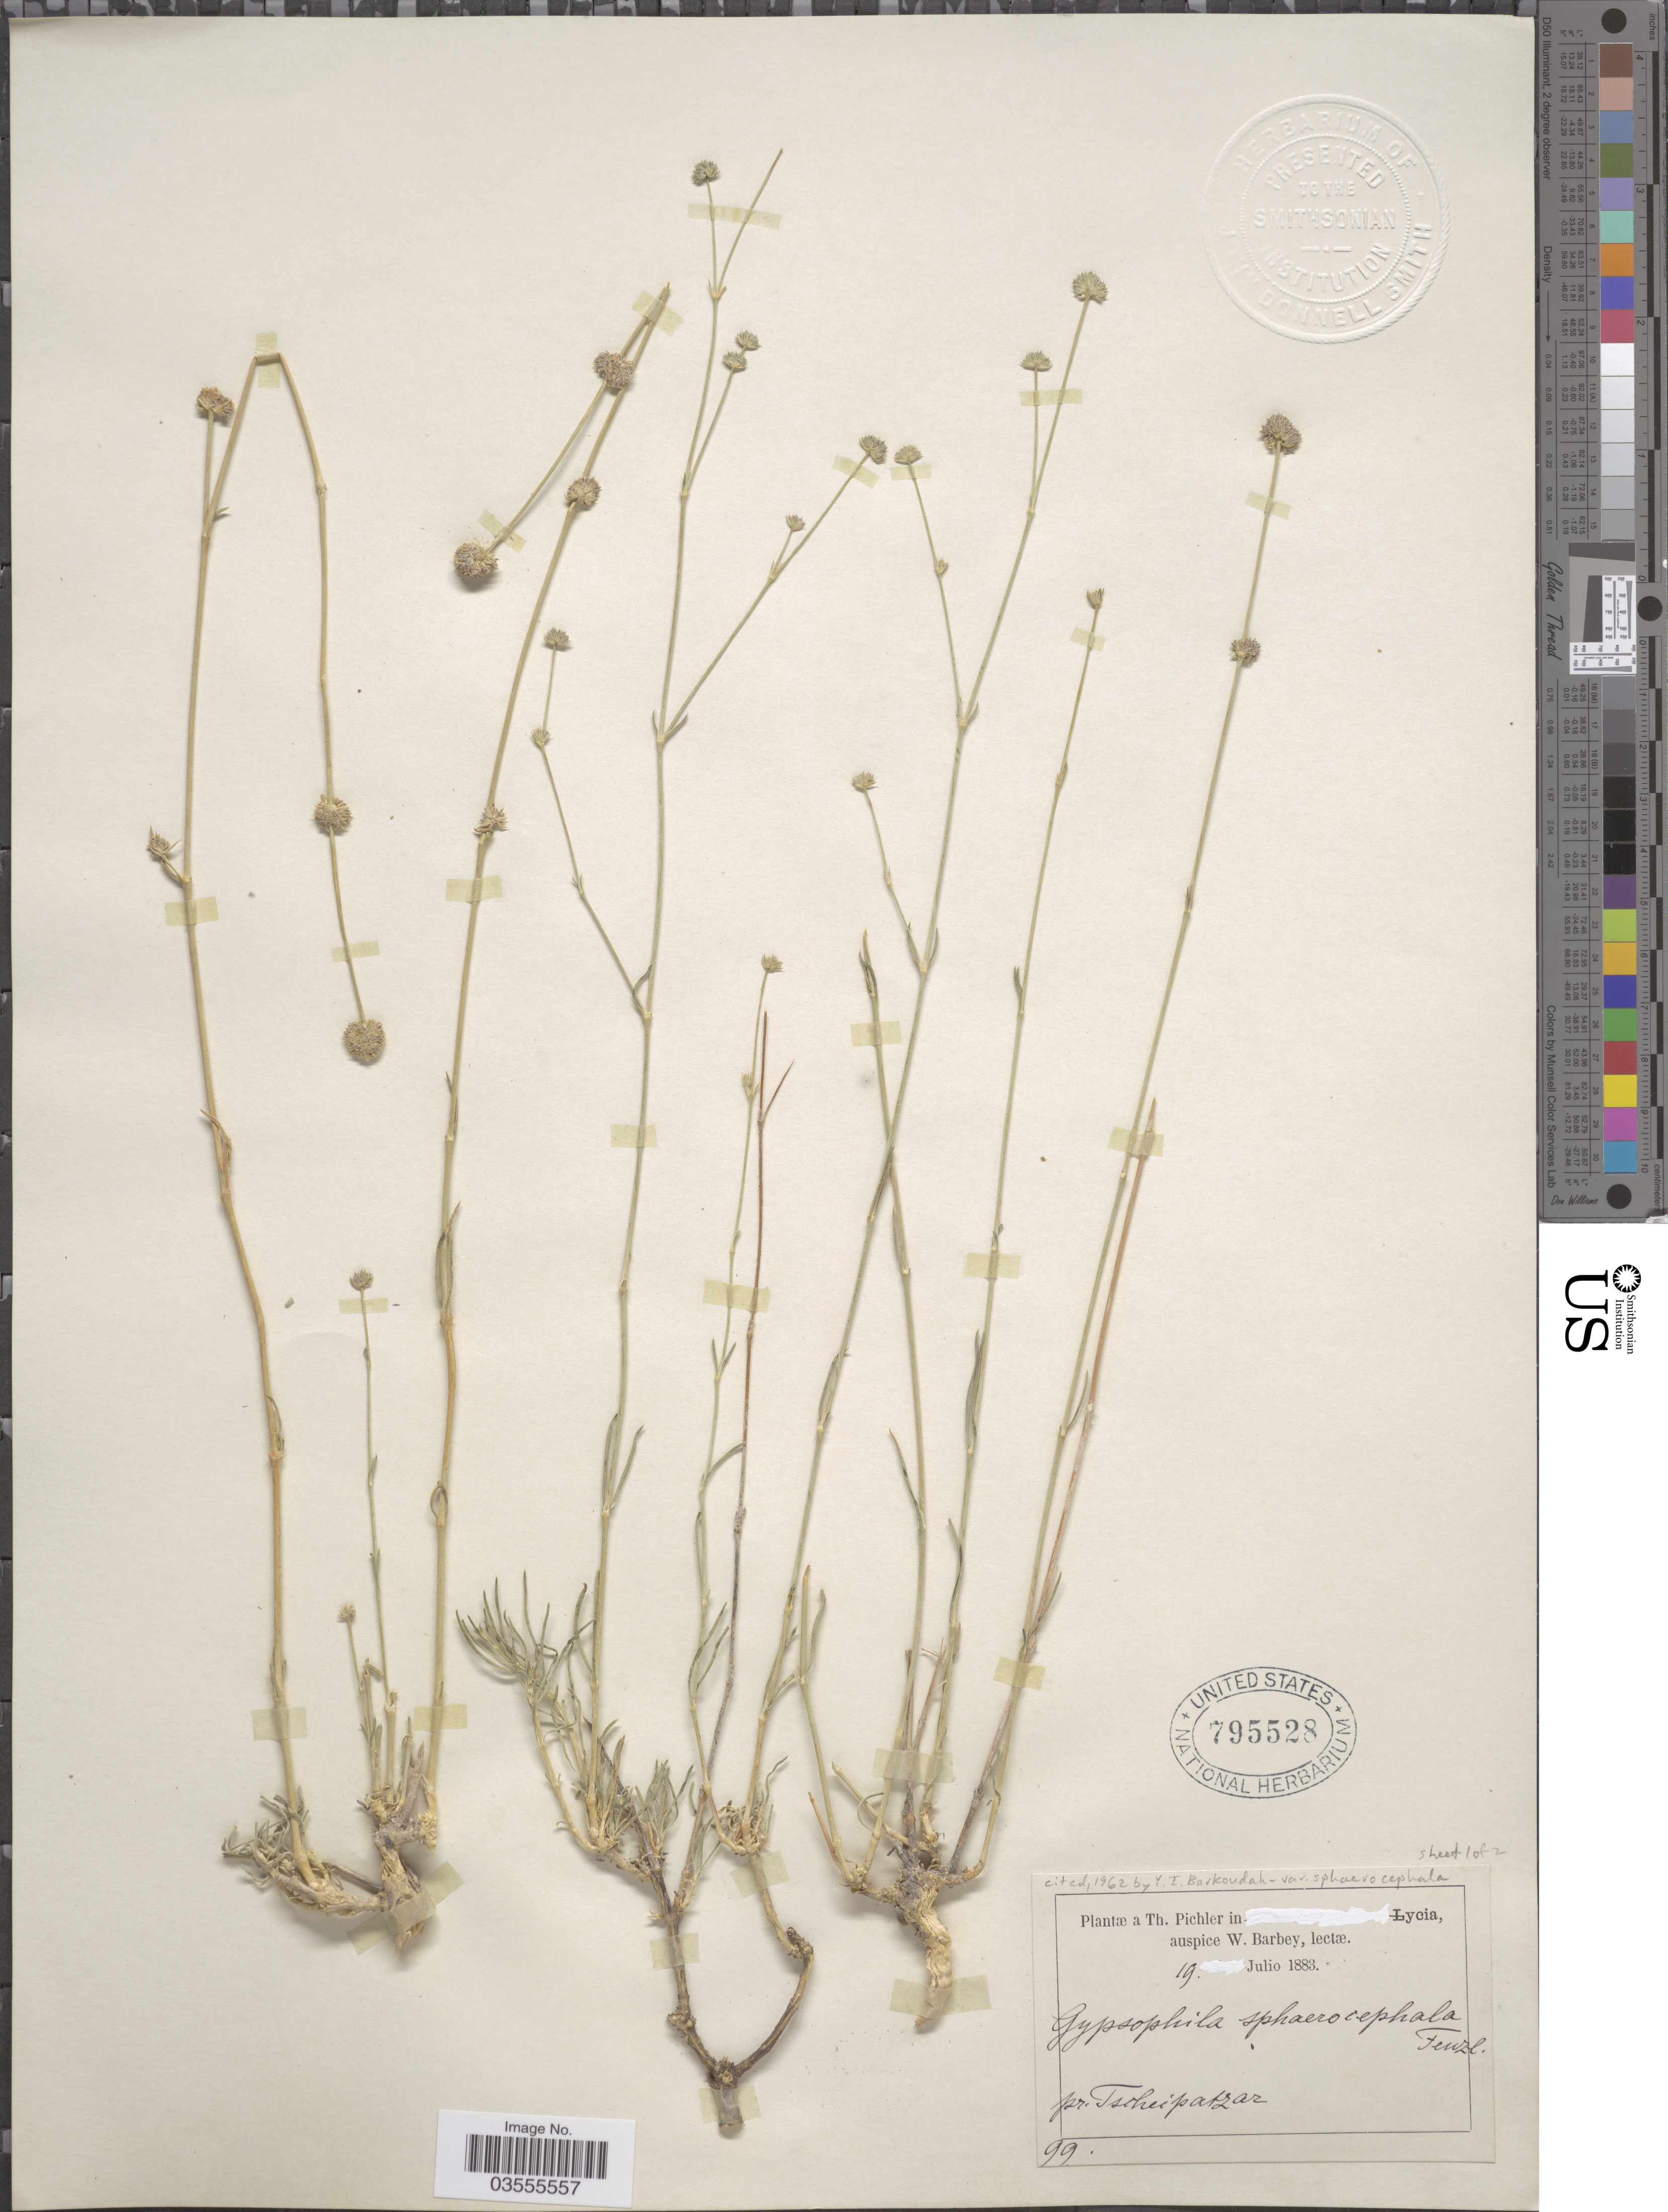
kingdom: Plantae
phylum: Tracheophyta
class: Magnoliopsida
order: Caryophyllales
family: Caryophyllaceae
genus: Gypsophila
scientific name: Gypsophila sphaerocephala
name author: Fenzl ex Tchich.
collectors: T. Pichler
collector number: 99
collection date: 1883-07-19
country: Turkey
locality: Lycia. Pr. Tscheipatzar.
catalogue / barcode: US 795528